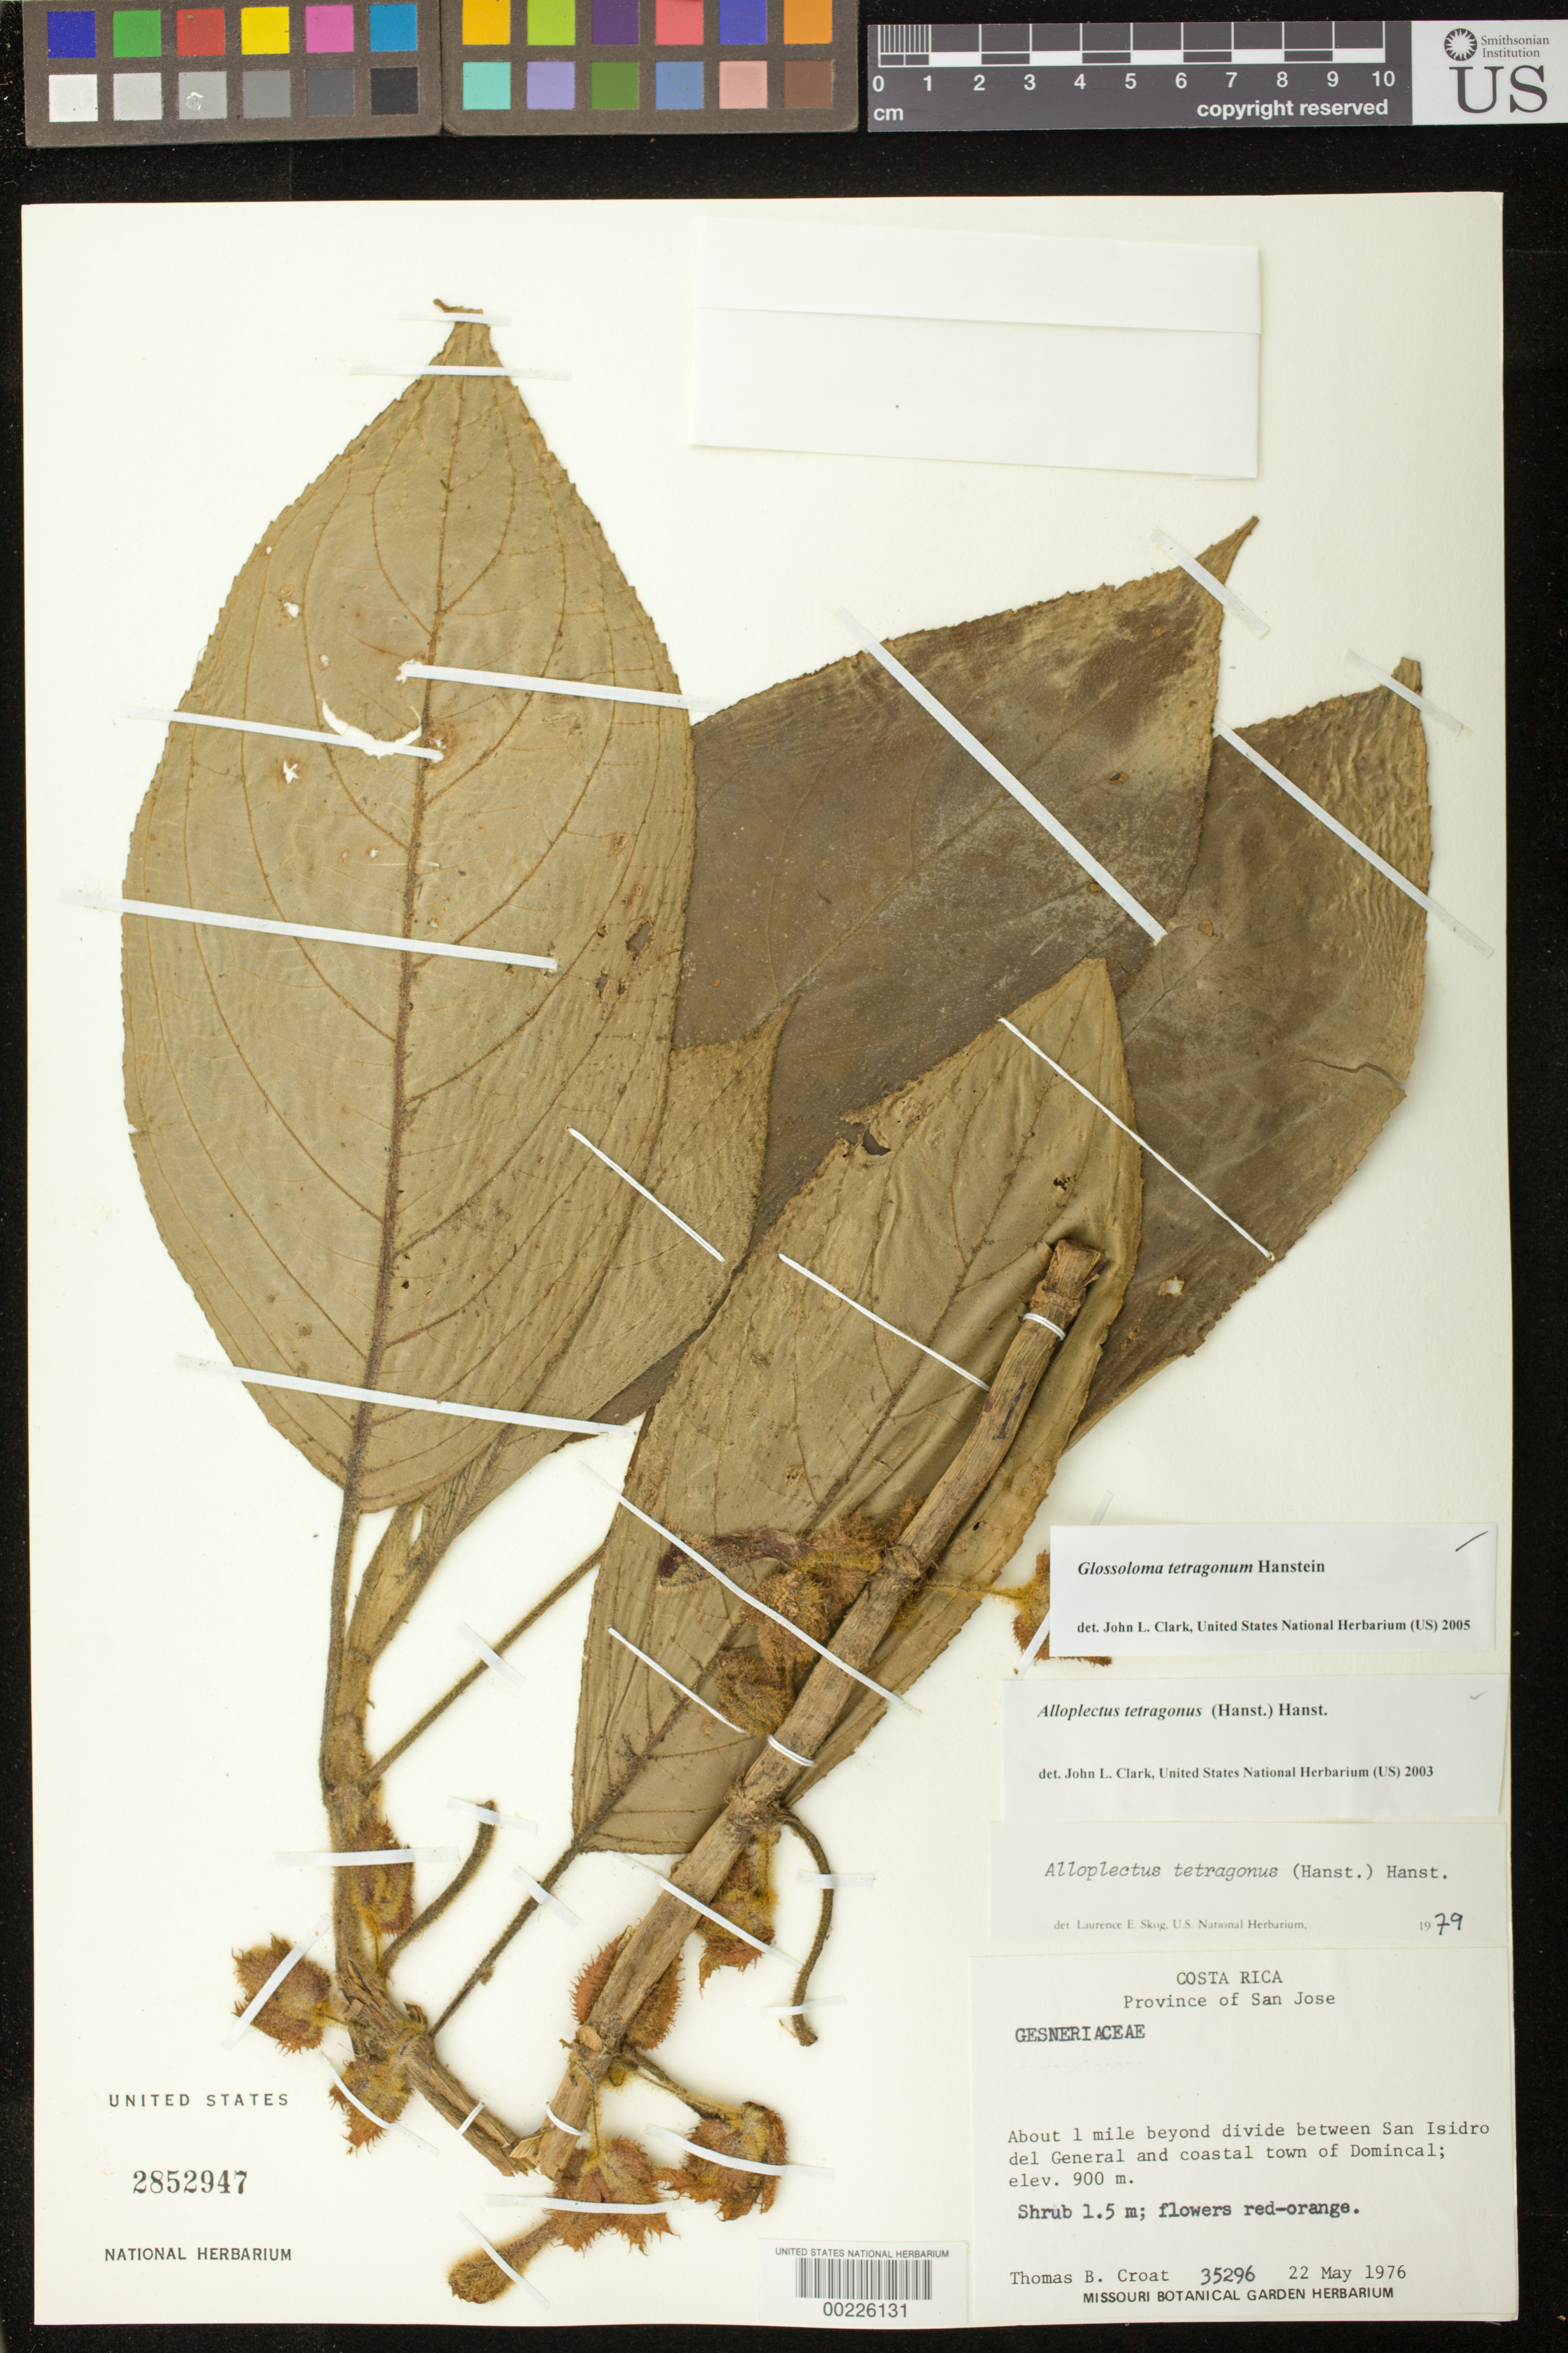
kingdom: Plantae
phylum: Tracheophyta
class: Magnoliopsida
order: Lamiales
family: Gesneriaceae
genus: Glossoloma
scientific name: Glossoloma tetragonum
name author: Hanst.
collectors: T. B. Croat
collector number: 35296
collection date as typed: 22 May 1976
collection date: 1976-05-22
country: Costa Rica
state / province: San José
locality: About 1 mi beyond divide between San Isidro del General and coastal town of Domincal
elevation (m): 900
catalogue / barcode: US 2852947